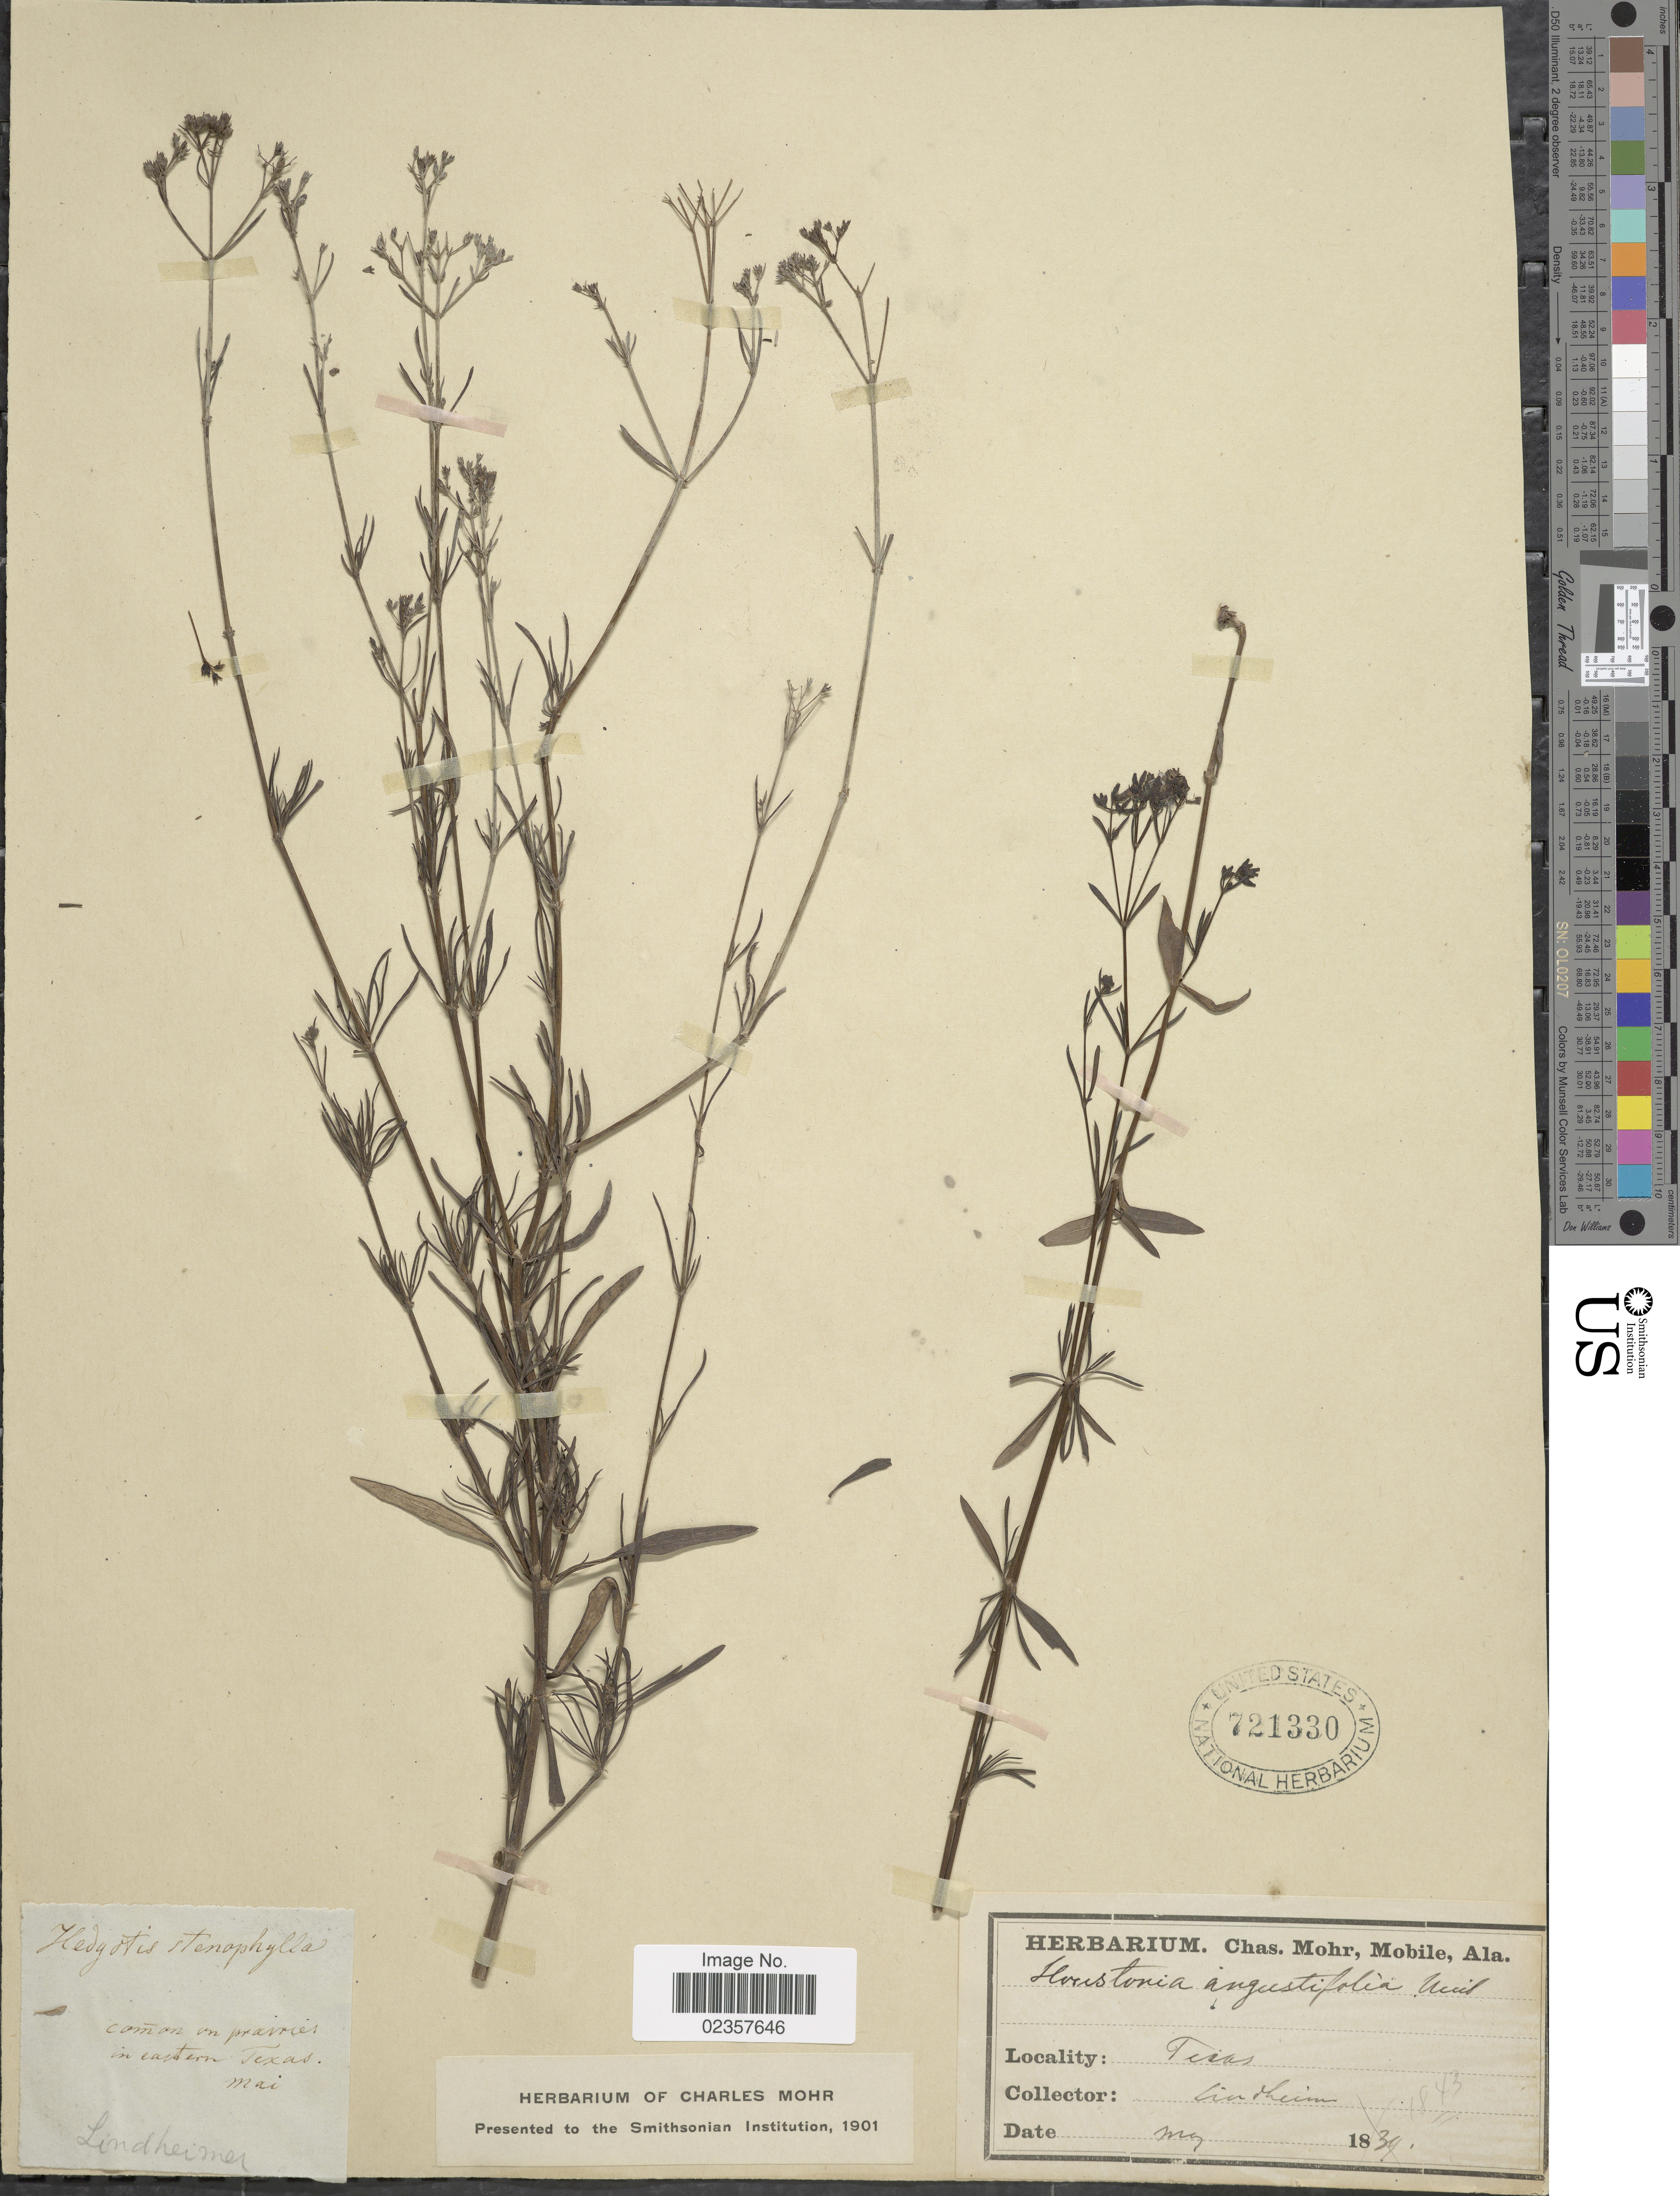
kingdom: Plantae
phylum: Tracheophyta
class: Magnoliopsida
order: Gentianales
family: Rubiaceae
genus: Houstonia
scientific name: Houstonia nigricans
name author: (Lam.) Fernald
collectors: -. Lindheimer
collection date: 1873-05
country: United States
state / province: Texas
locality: Texas. on prairies in eastern Texas.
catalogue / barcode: US 721330